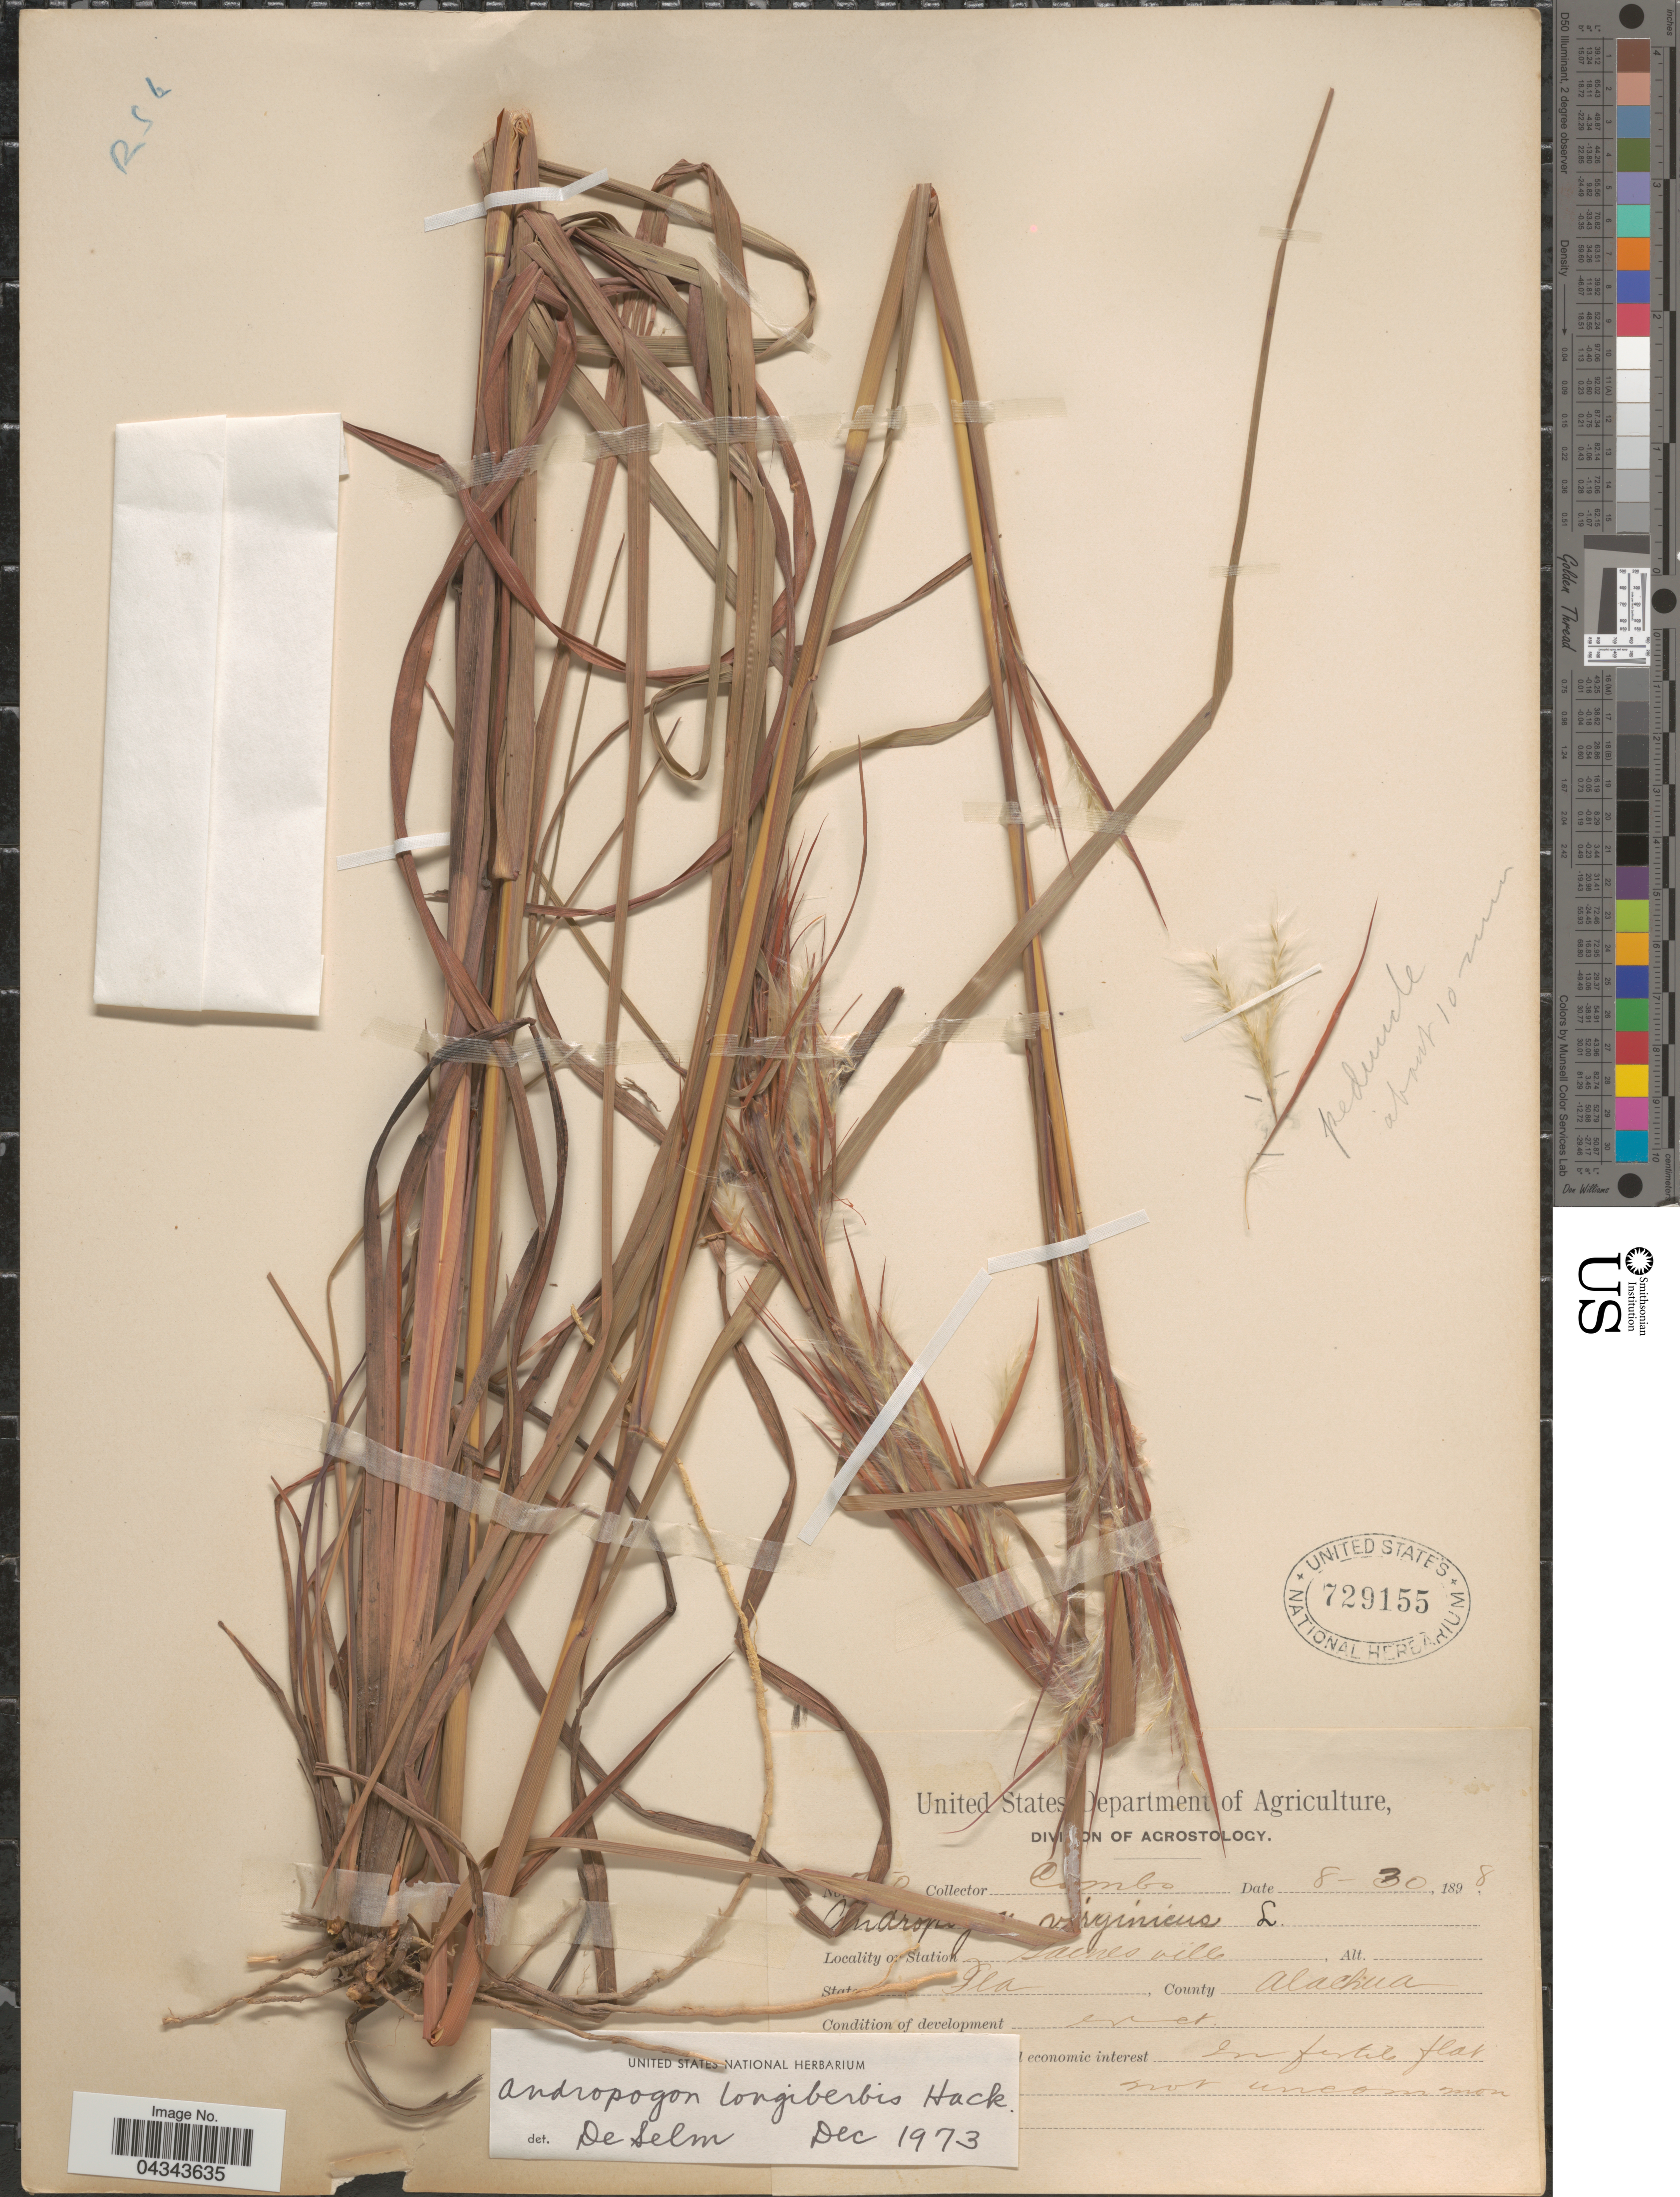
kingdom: Plantae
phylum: Tracheophyta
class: Liliopsida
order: Poales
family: Poaceae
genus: Andropogon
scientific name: Andropogon longiberbis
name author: Hack.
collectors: -. Combs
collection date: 1898-08-30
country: United States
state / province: Florida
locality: Station Gainesville. County Alachua.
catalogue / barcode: US 729155